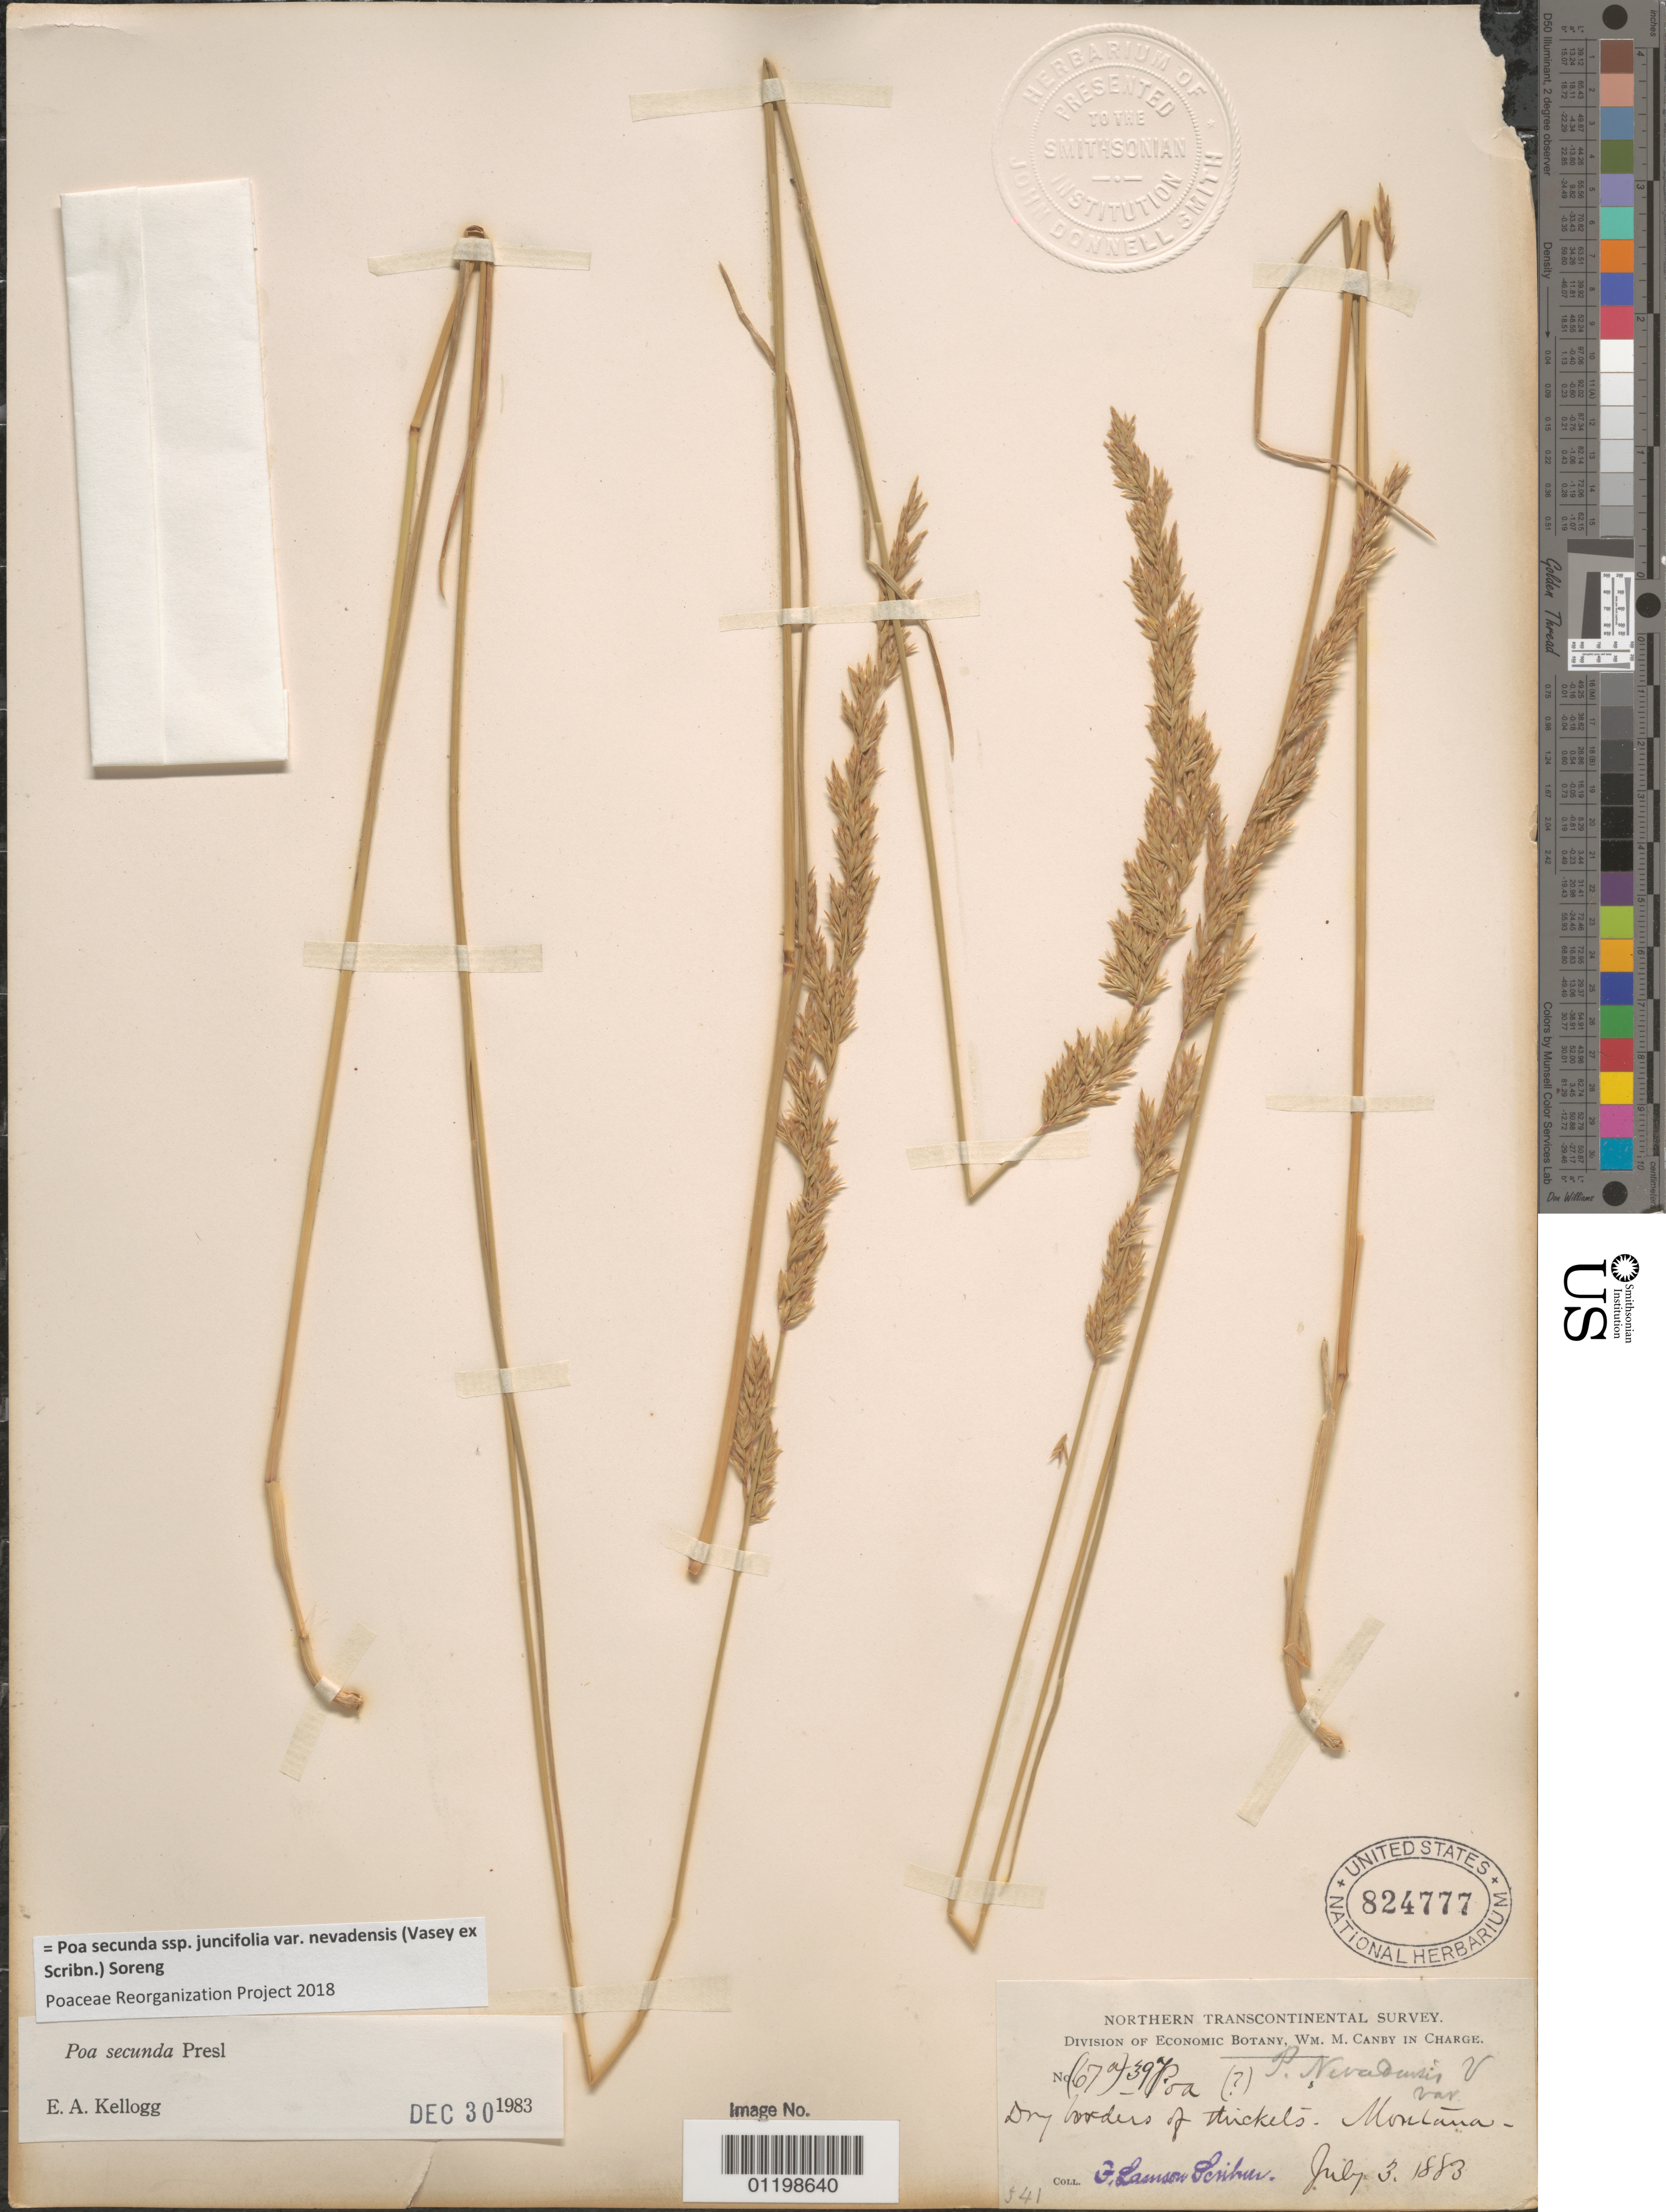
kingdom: Plantae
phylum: Tracheophyta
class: Liliopsida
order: Poales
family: Poaceae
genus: Poa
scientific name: Poa secunda subsp. juncifolia var. nevadensis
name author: (Vasey ex Scribn.) Soreng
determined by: Poaceae Reorganization Project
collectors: F. L. Scribner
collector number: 397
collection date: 1883-07-03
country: United States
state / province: Montana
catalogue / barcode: US 824777